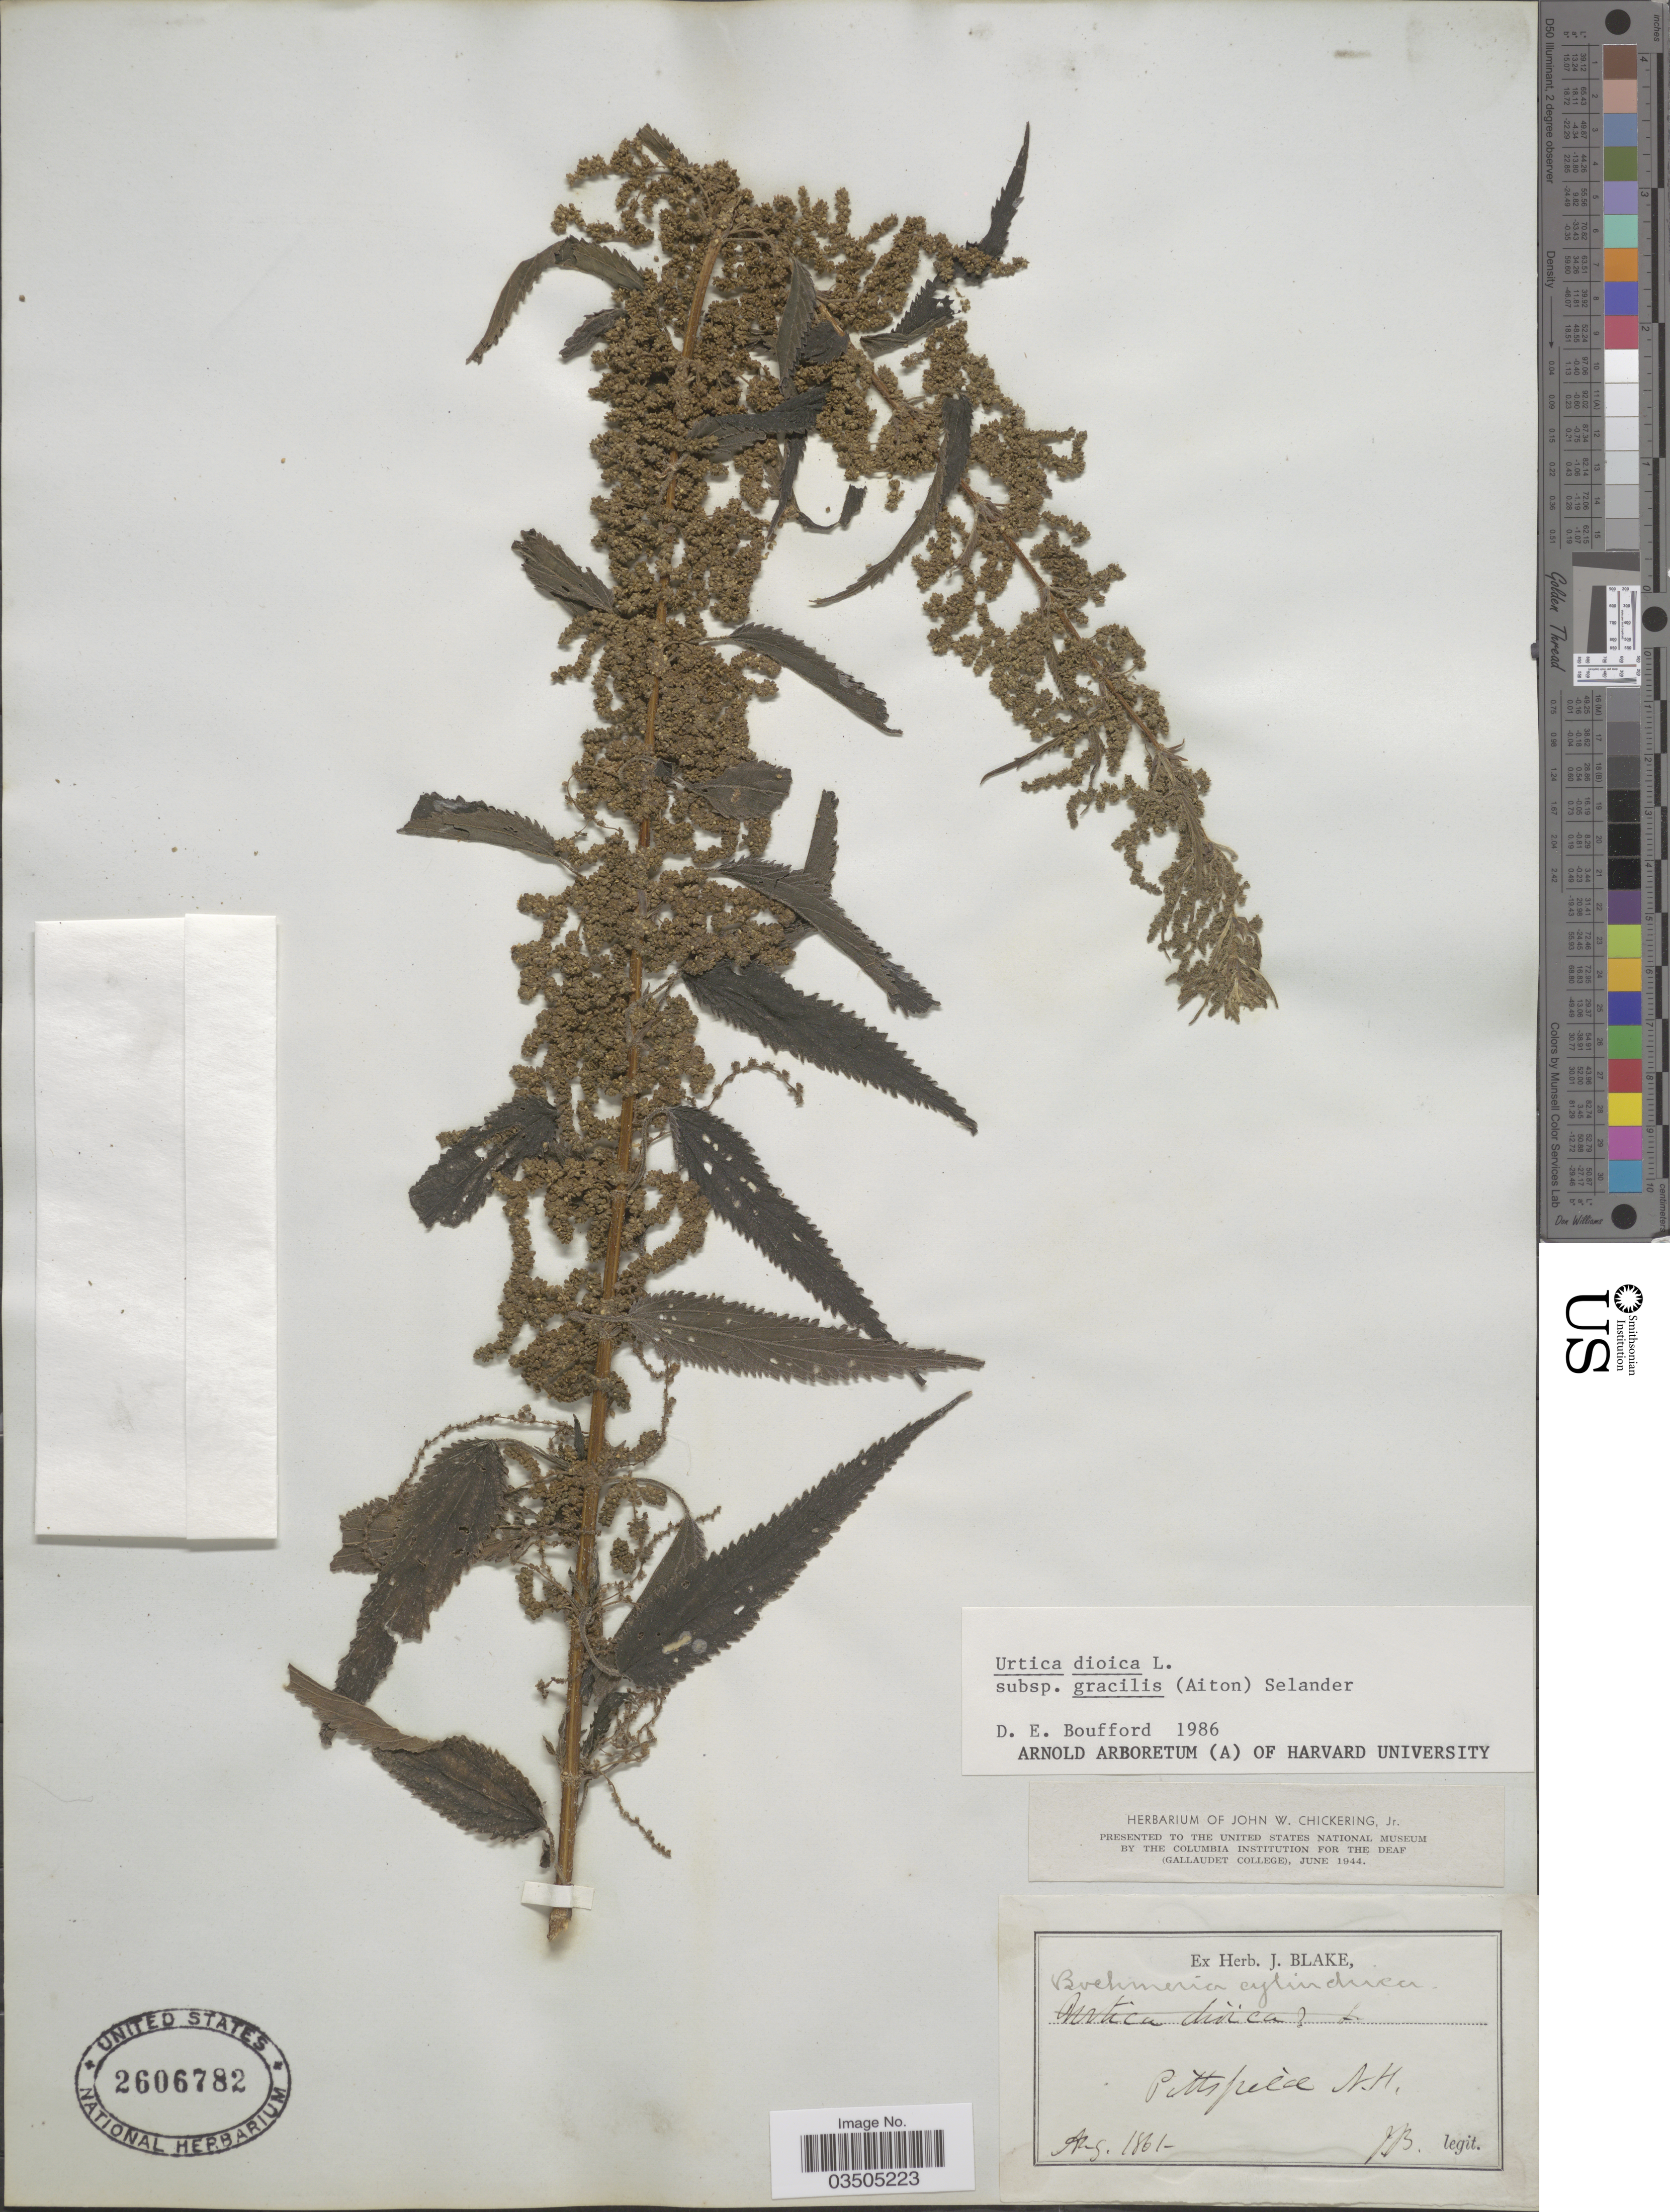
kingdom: Plantae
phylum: Tracheophyta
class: Magnoliopsida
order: Rosales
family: Urticaceae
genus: Urtica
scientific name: Urtica dioica subsp. gracilis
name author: L.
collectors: J. Blake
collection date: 1861-08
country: United States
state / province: New Hampshire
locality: Pittsfield.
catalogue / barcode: US 2606782